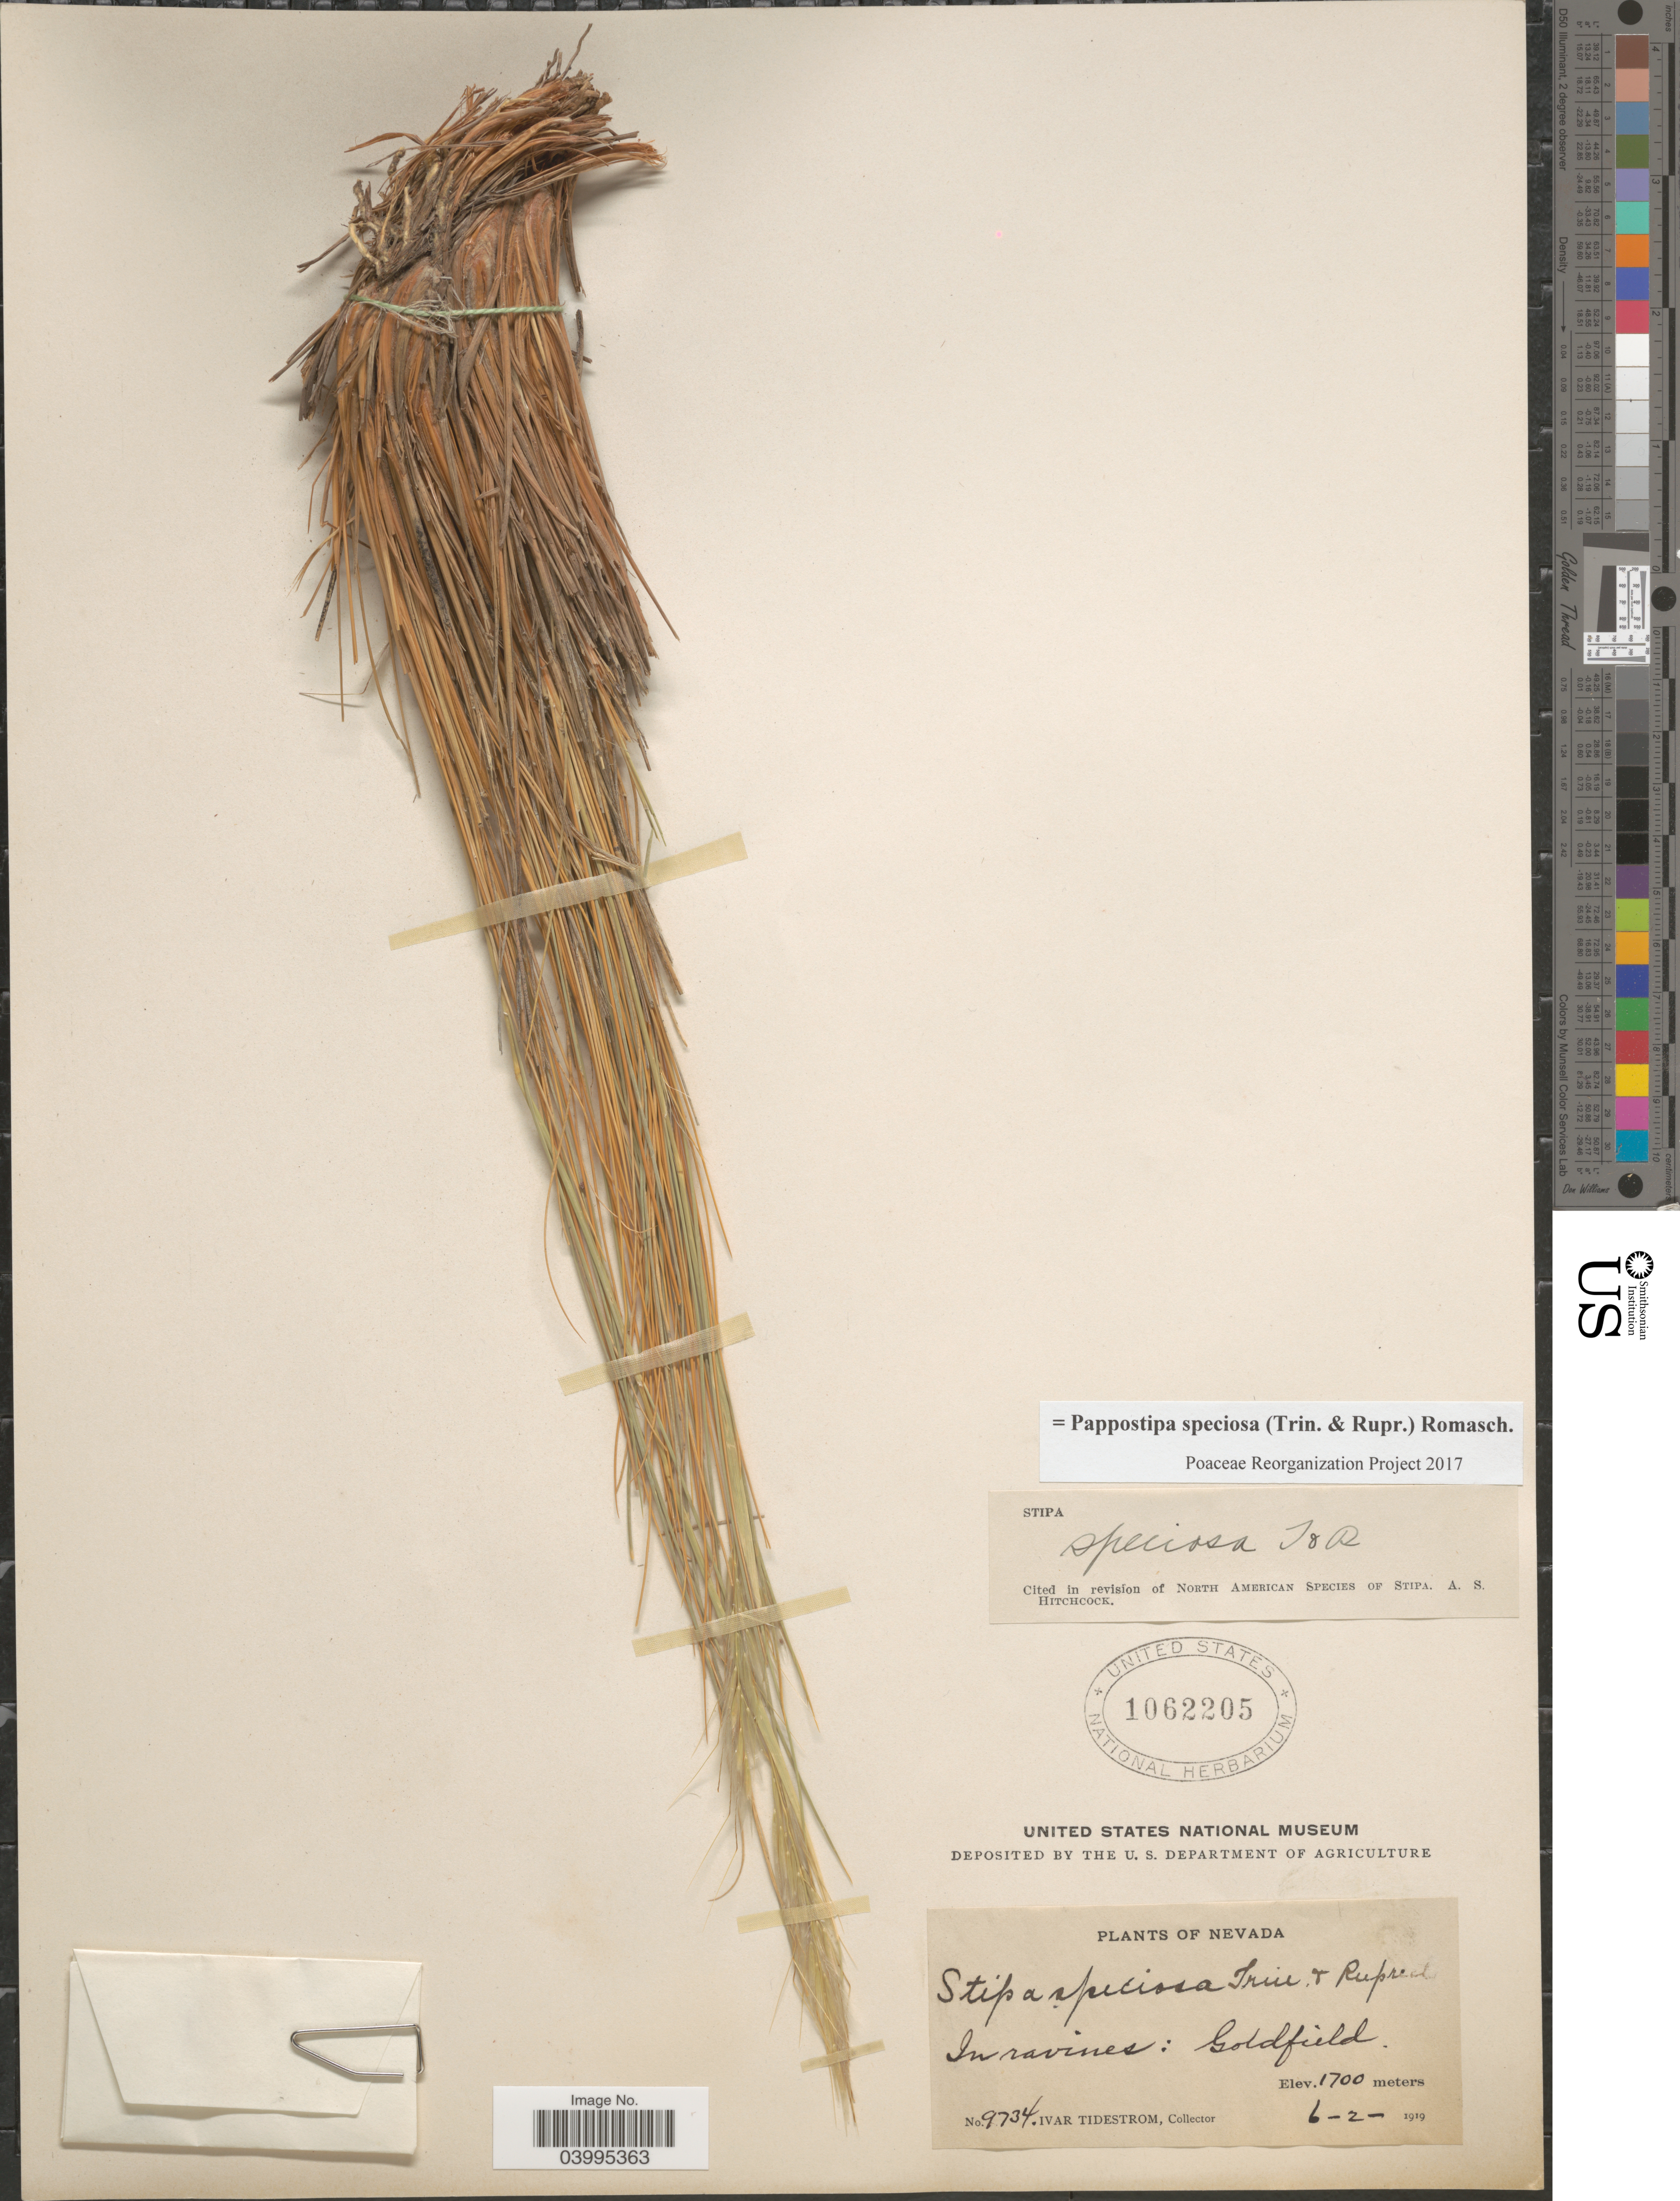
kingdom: Plantae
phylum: Tracheophyta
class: Liliopsida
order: Poales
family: Poaceae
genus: Pappostipa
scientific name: Pappostipa speciosa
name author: (Trin. & Rupr.) Romasch.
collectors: I. F. Tidestrom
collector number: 9734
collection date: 1919-06-02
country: United States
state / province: Nevada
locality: In ravines: Goldfield.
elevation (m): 1700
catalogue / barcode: US 1062205